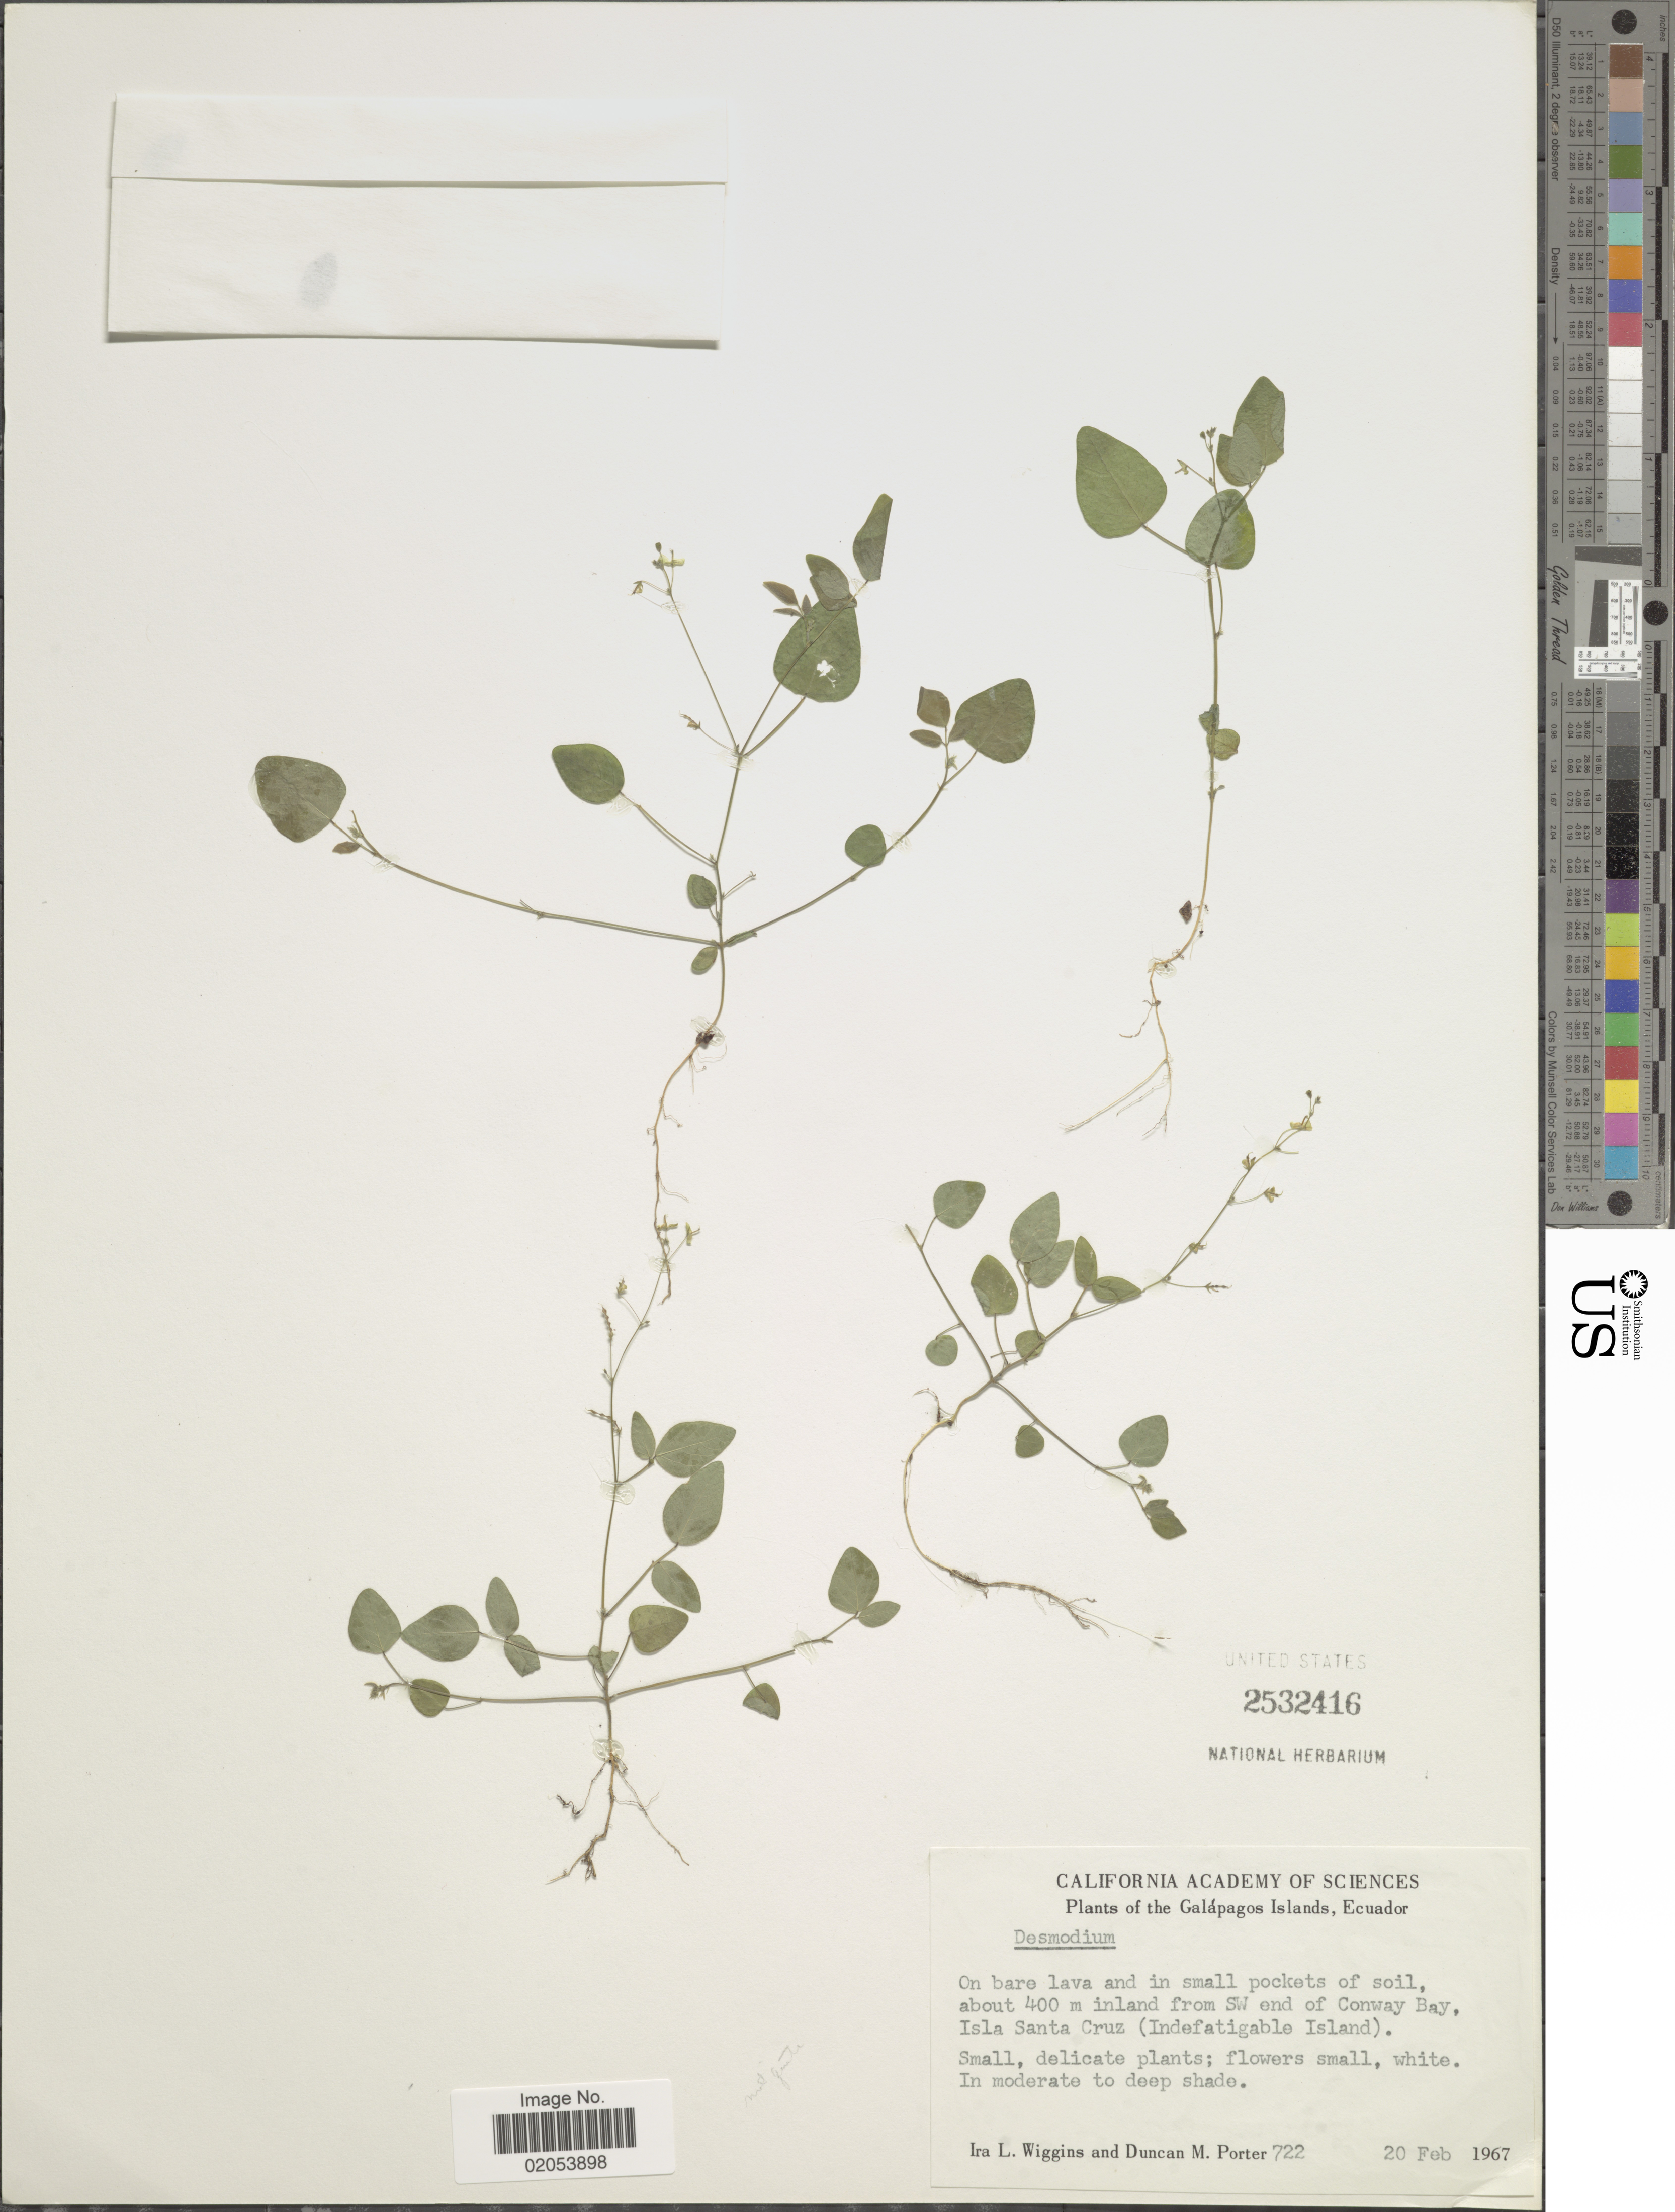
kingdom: Plantae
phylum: Tracheophyta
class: Magnoliopsida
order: Fabales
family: Fabaceae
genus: Desmodium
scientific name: Desmodium procumbens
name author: (Mill.) Hitchc.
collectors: I. L. Wiggins & D. Porter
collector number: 722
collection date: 1967-02-20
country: Ecuador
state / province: Colón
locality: Galapagos Islands. On bare lava and in small pockets of soil, about 400 m inland from SW of Conway Bay, Isla Santa Cruz (indefatigable Island)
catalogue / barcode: US 2532416